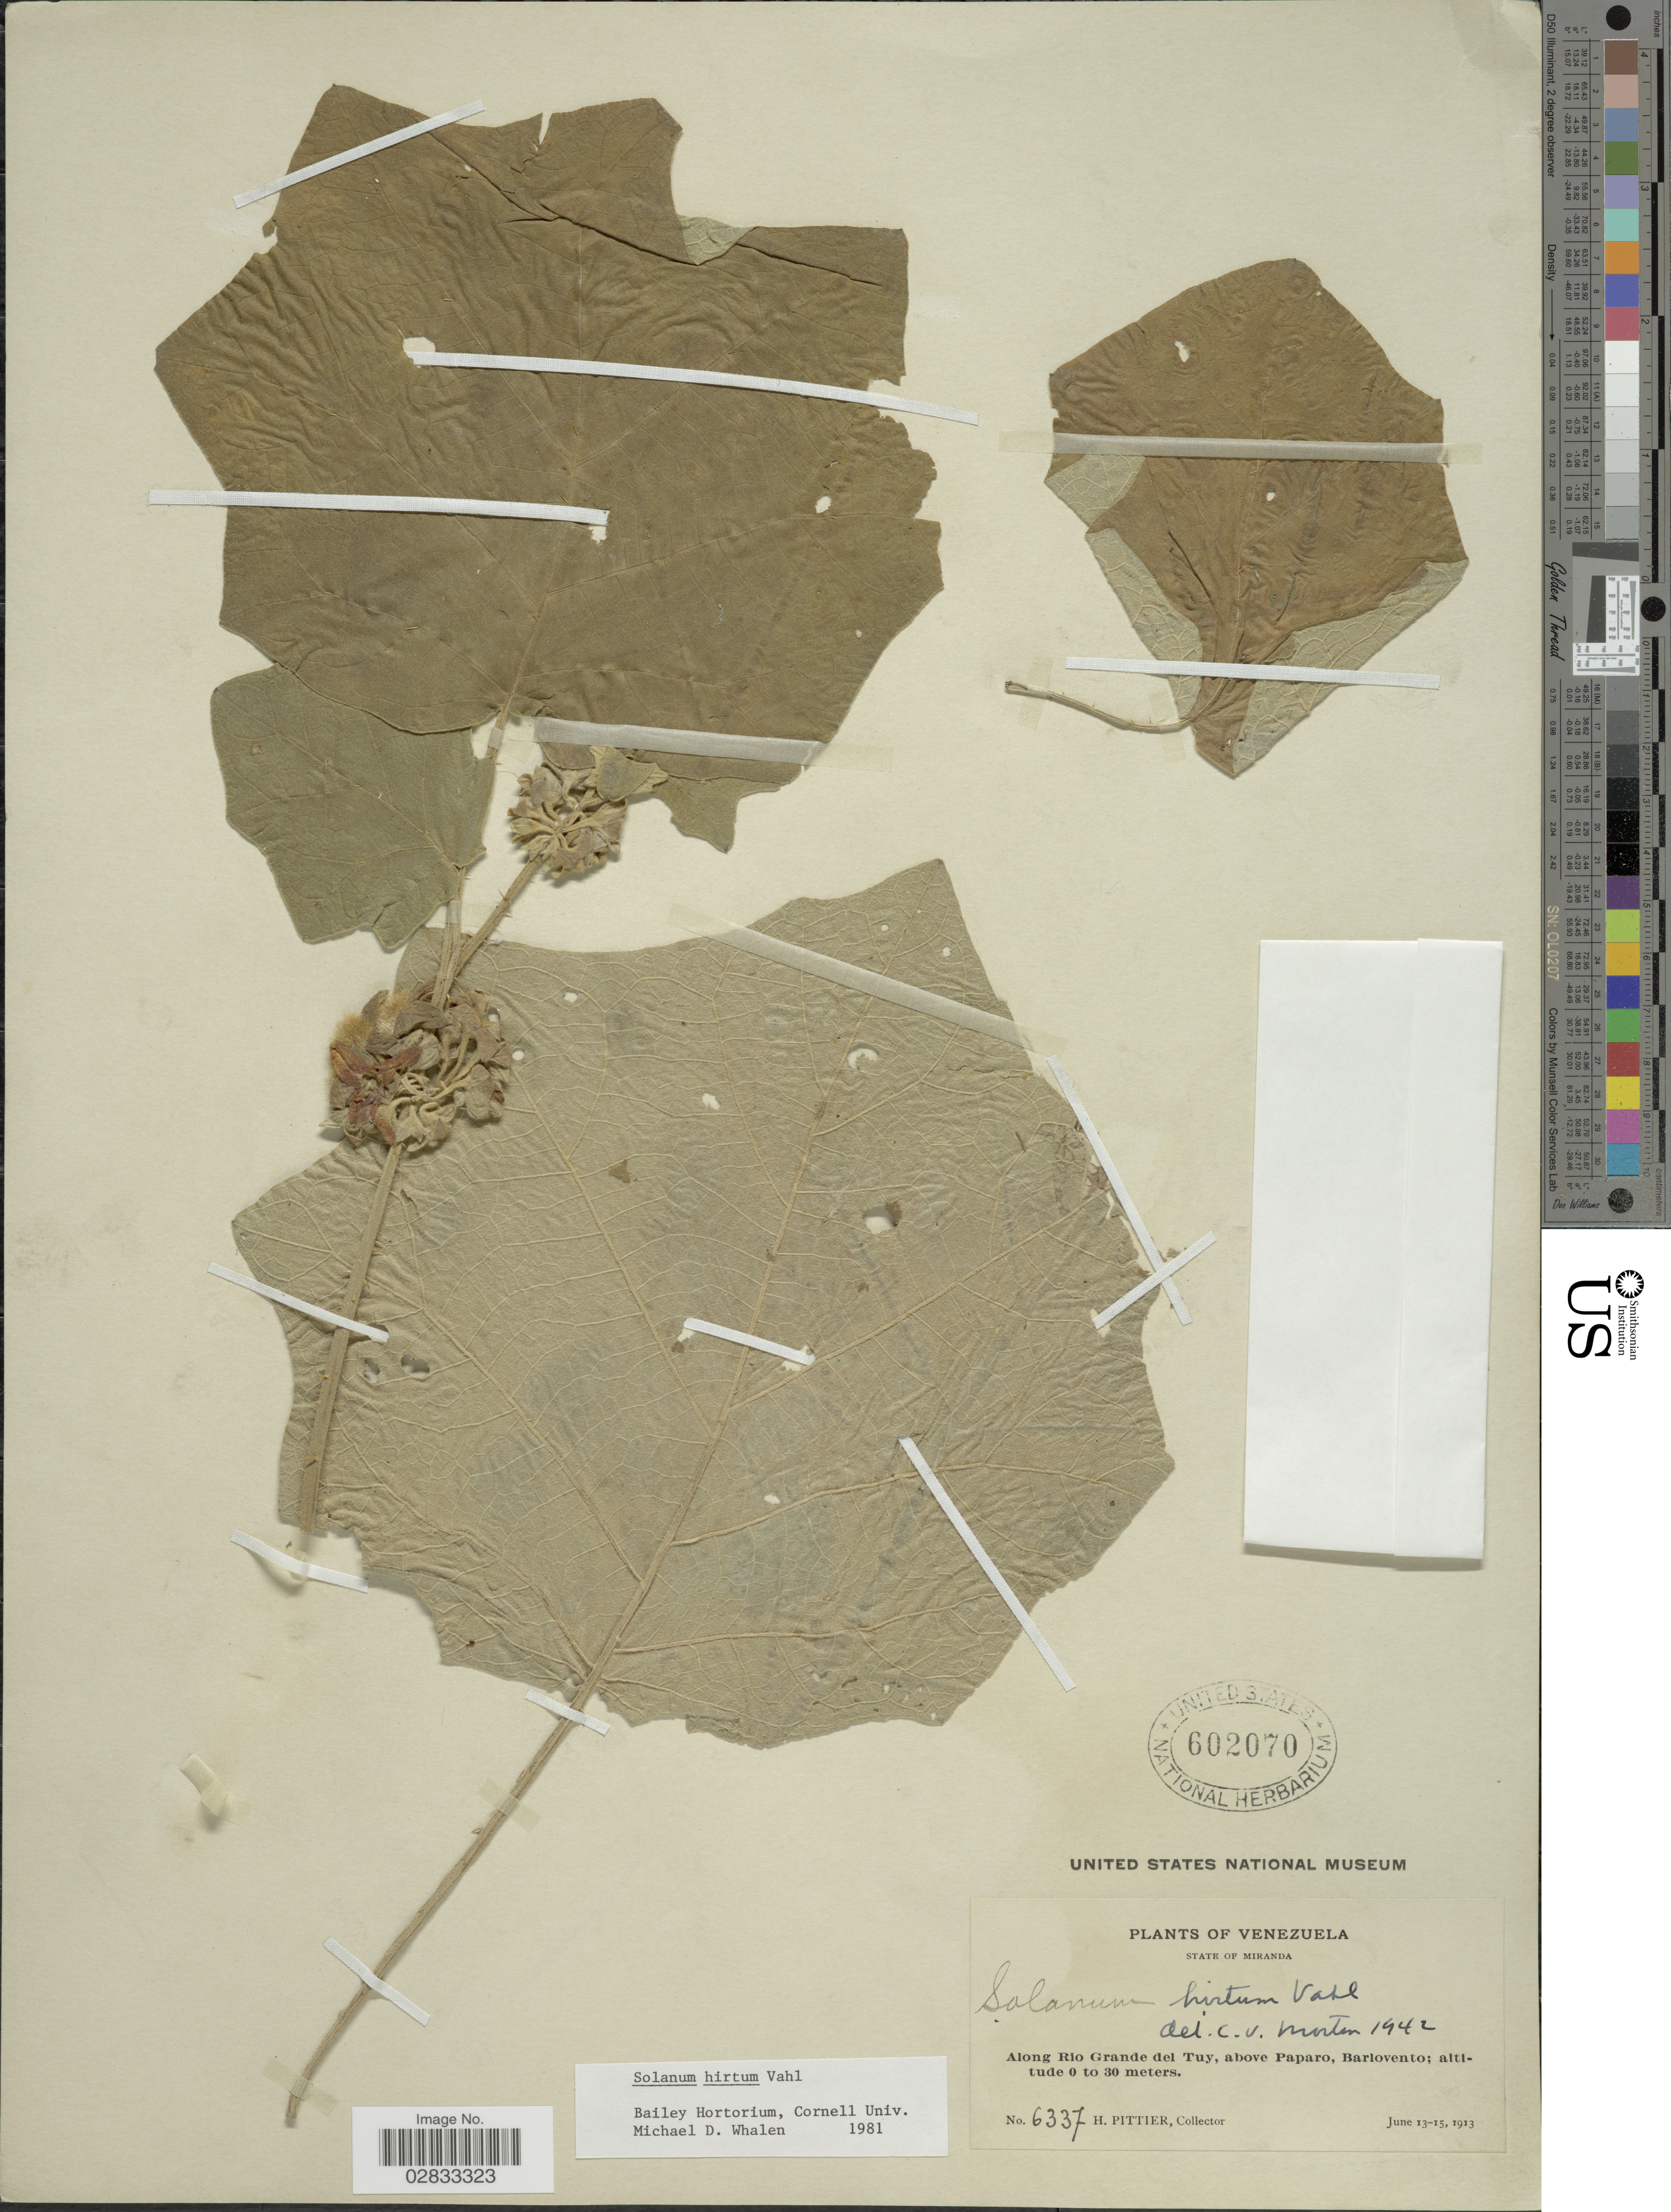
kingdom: Plantae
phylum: Tracheophyta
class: Magnoliopsida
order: Solanales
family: Solanaceae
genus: Solanum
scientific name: Solanum hirtum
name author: Vahl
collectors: H. F. Pittier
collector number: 6337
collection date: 1913-06-13/1913-06-15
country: Venezuela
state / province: Miranda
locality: Along Rio Grande del Tuy, above Paparo, Barlovento.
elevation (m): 0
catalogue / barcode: US 602070